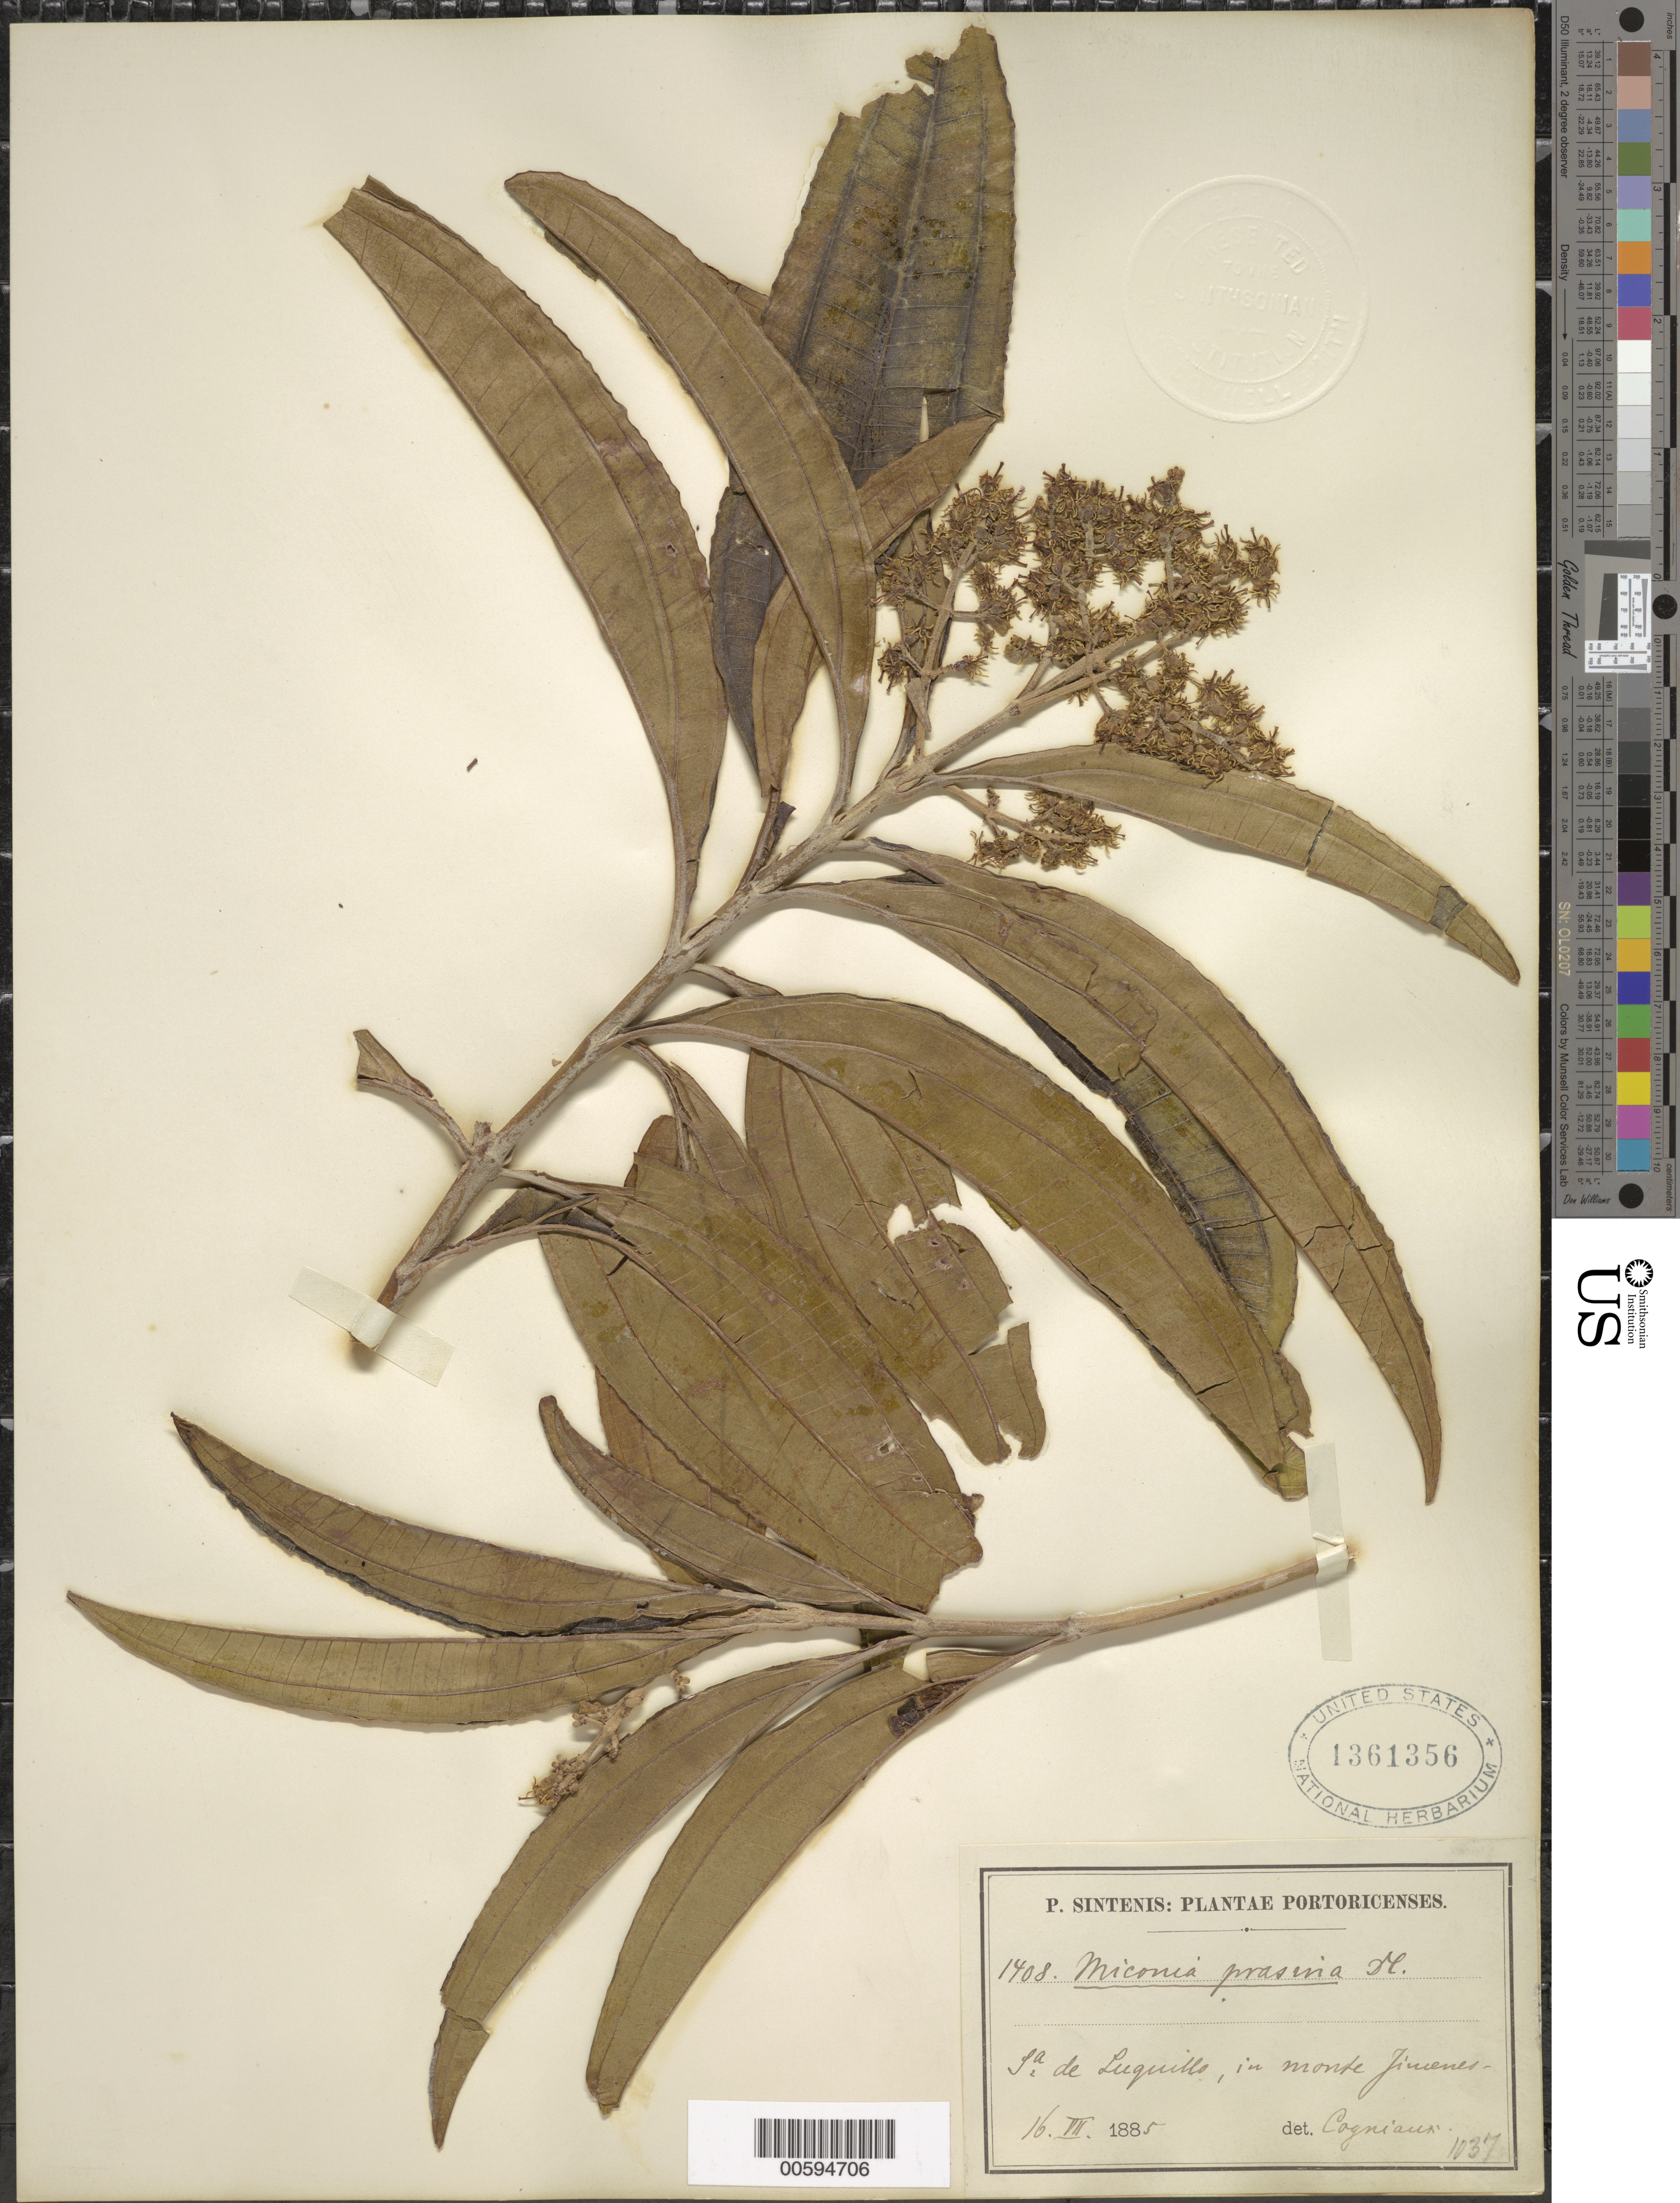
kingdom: Plantae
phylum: Tracheophyta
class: Magnoliopsida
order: Myrtales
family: Melastomataceae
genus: Miconia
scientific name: Miconia prasina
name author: (Sw.) DC.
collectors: P. Sintenis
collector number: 1408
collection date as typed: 16 Jul 1885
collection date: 1885-07-16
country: Puerto Rico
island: Greater Antilles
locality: Sierra de Luquillo, in monte Jimenes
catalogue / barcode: US 1361356